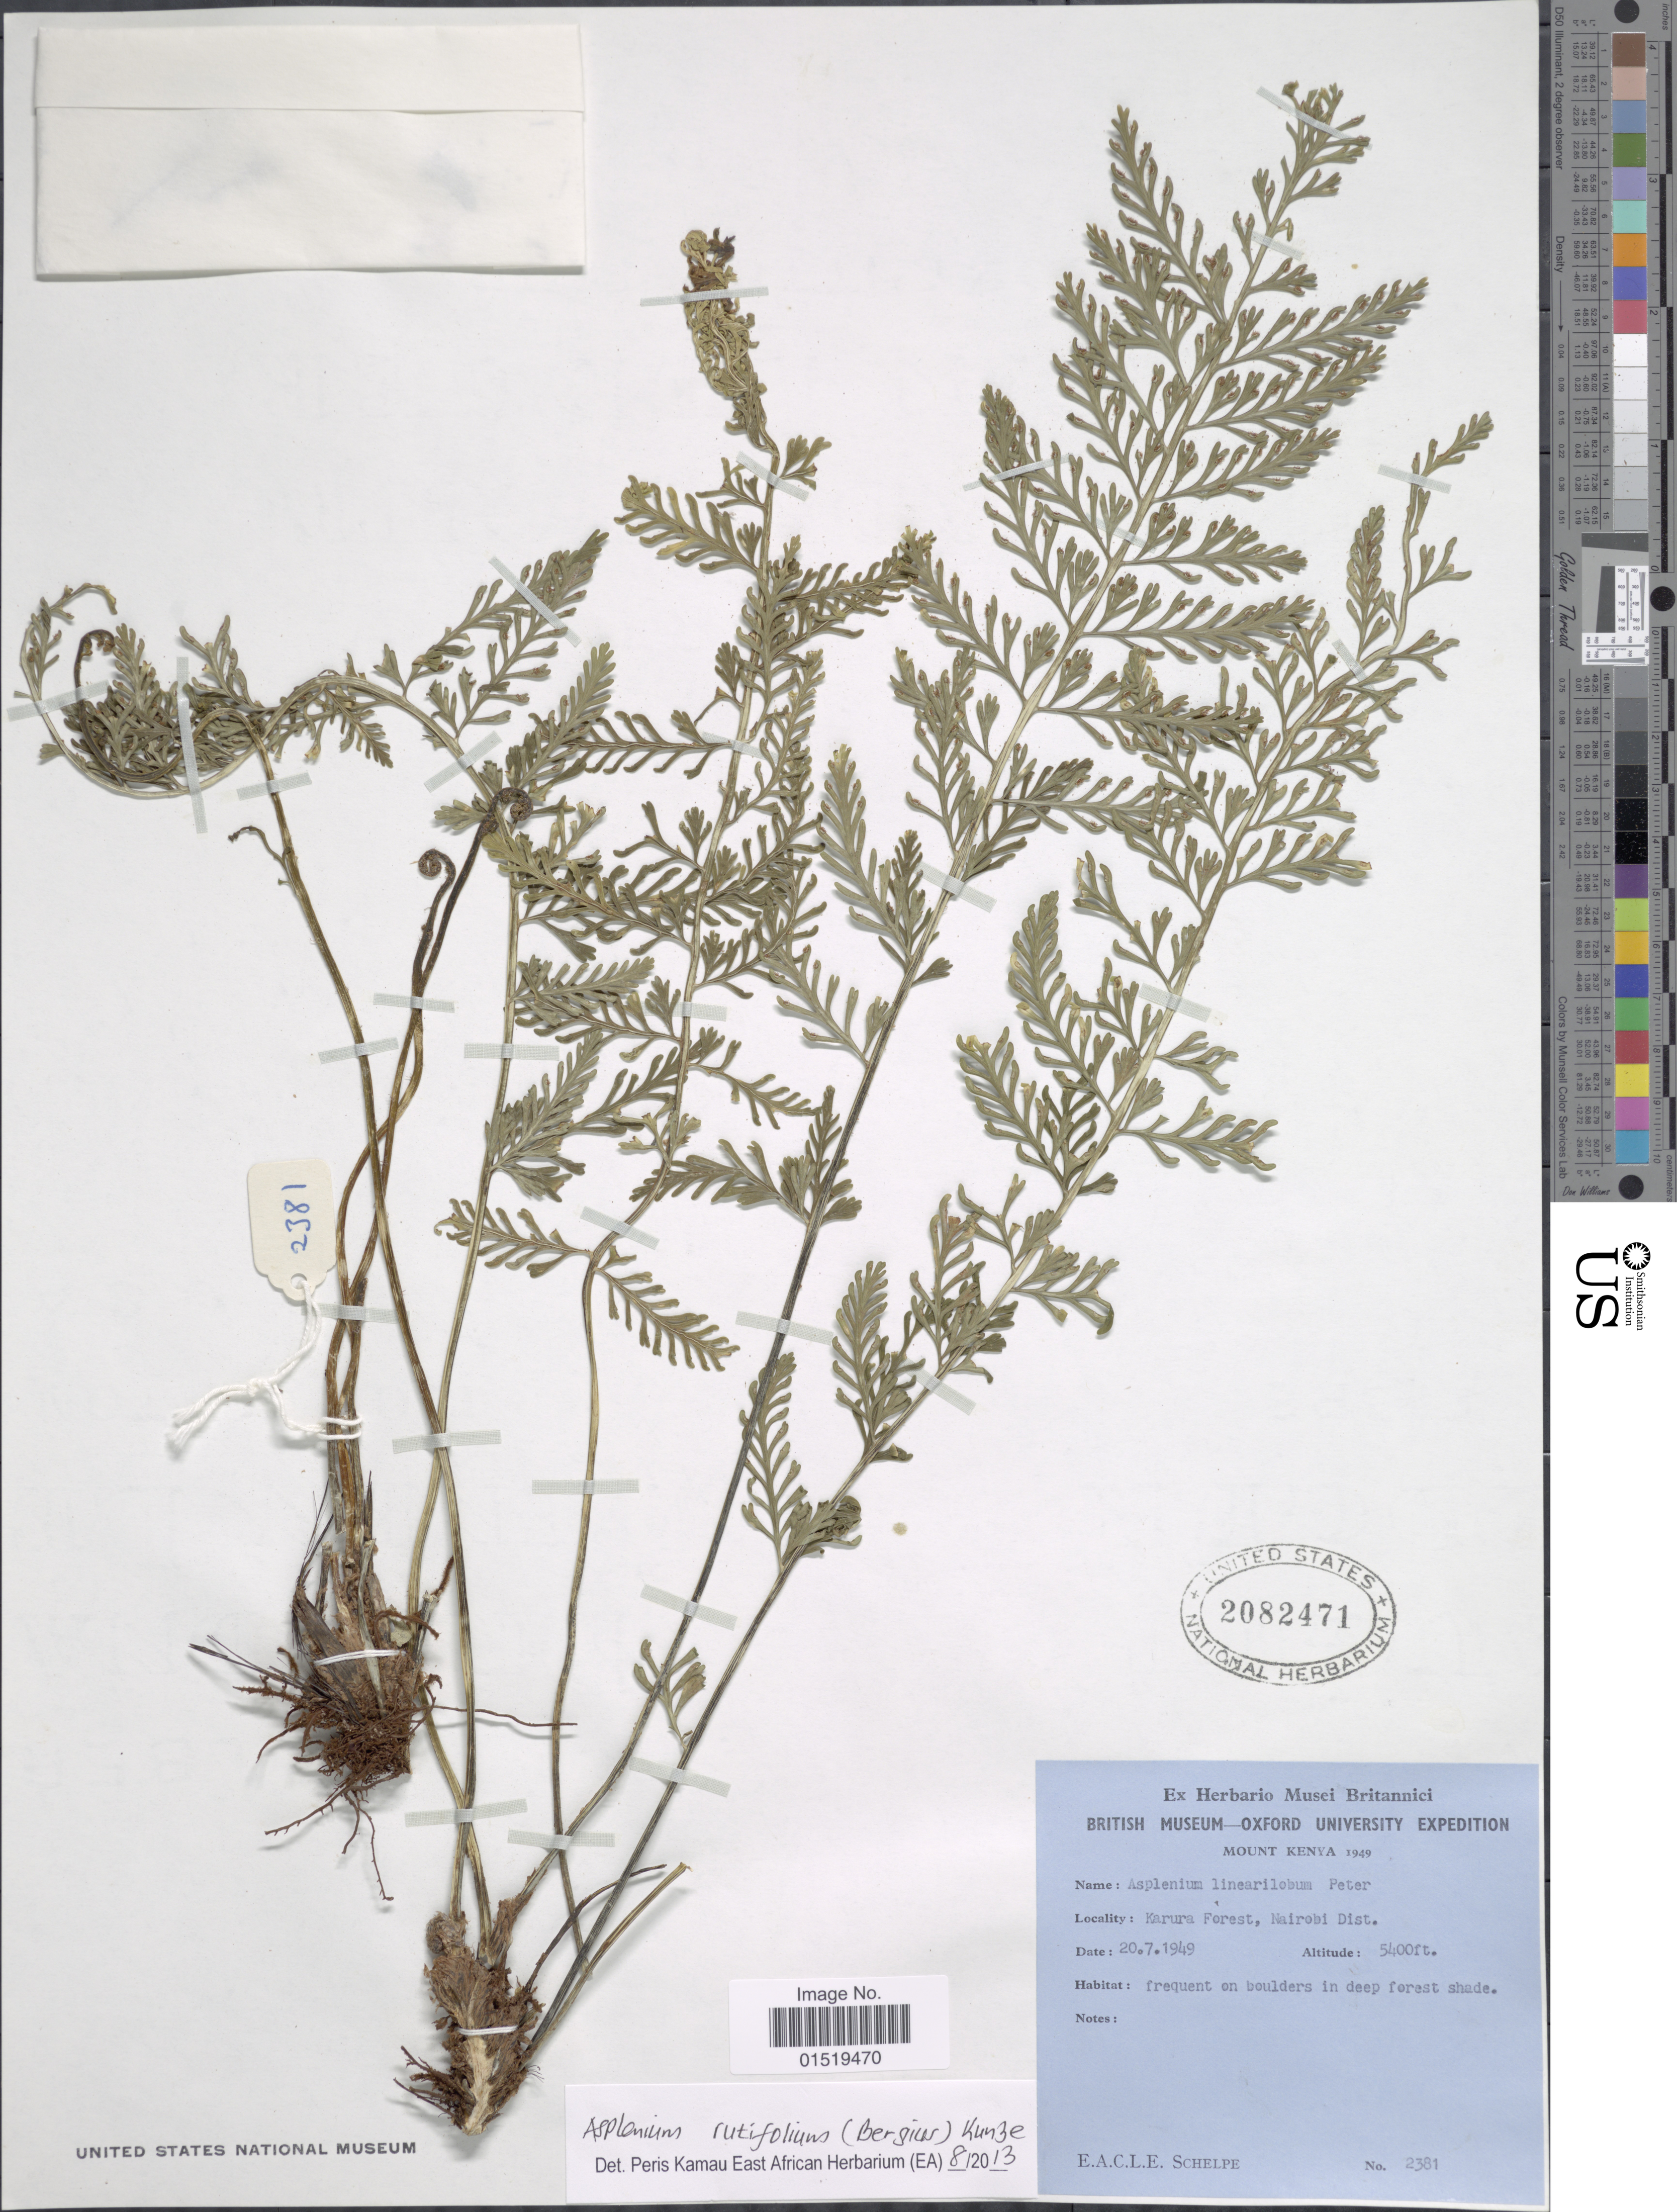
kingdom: Plantae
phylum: Tracheophyta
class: Polypodiopsida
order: Polypodiales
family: Aspleniaceae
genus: Asplenium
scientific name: Asplenium rutifolium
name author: (P.J. Bergius) Kunze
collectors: E. A. C. L. E. Schelpe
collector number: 2381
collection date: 1949-07-20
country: Kenya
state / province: Nairobi Area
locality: Mount Kenya. Karura Forest, Nairobi Dist.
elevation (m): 1646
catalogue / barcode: US 2082471